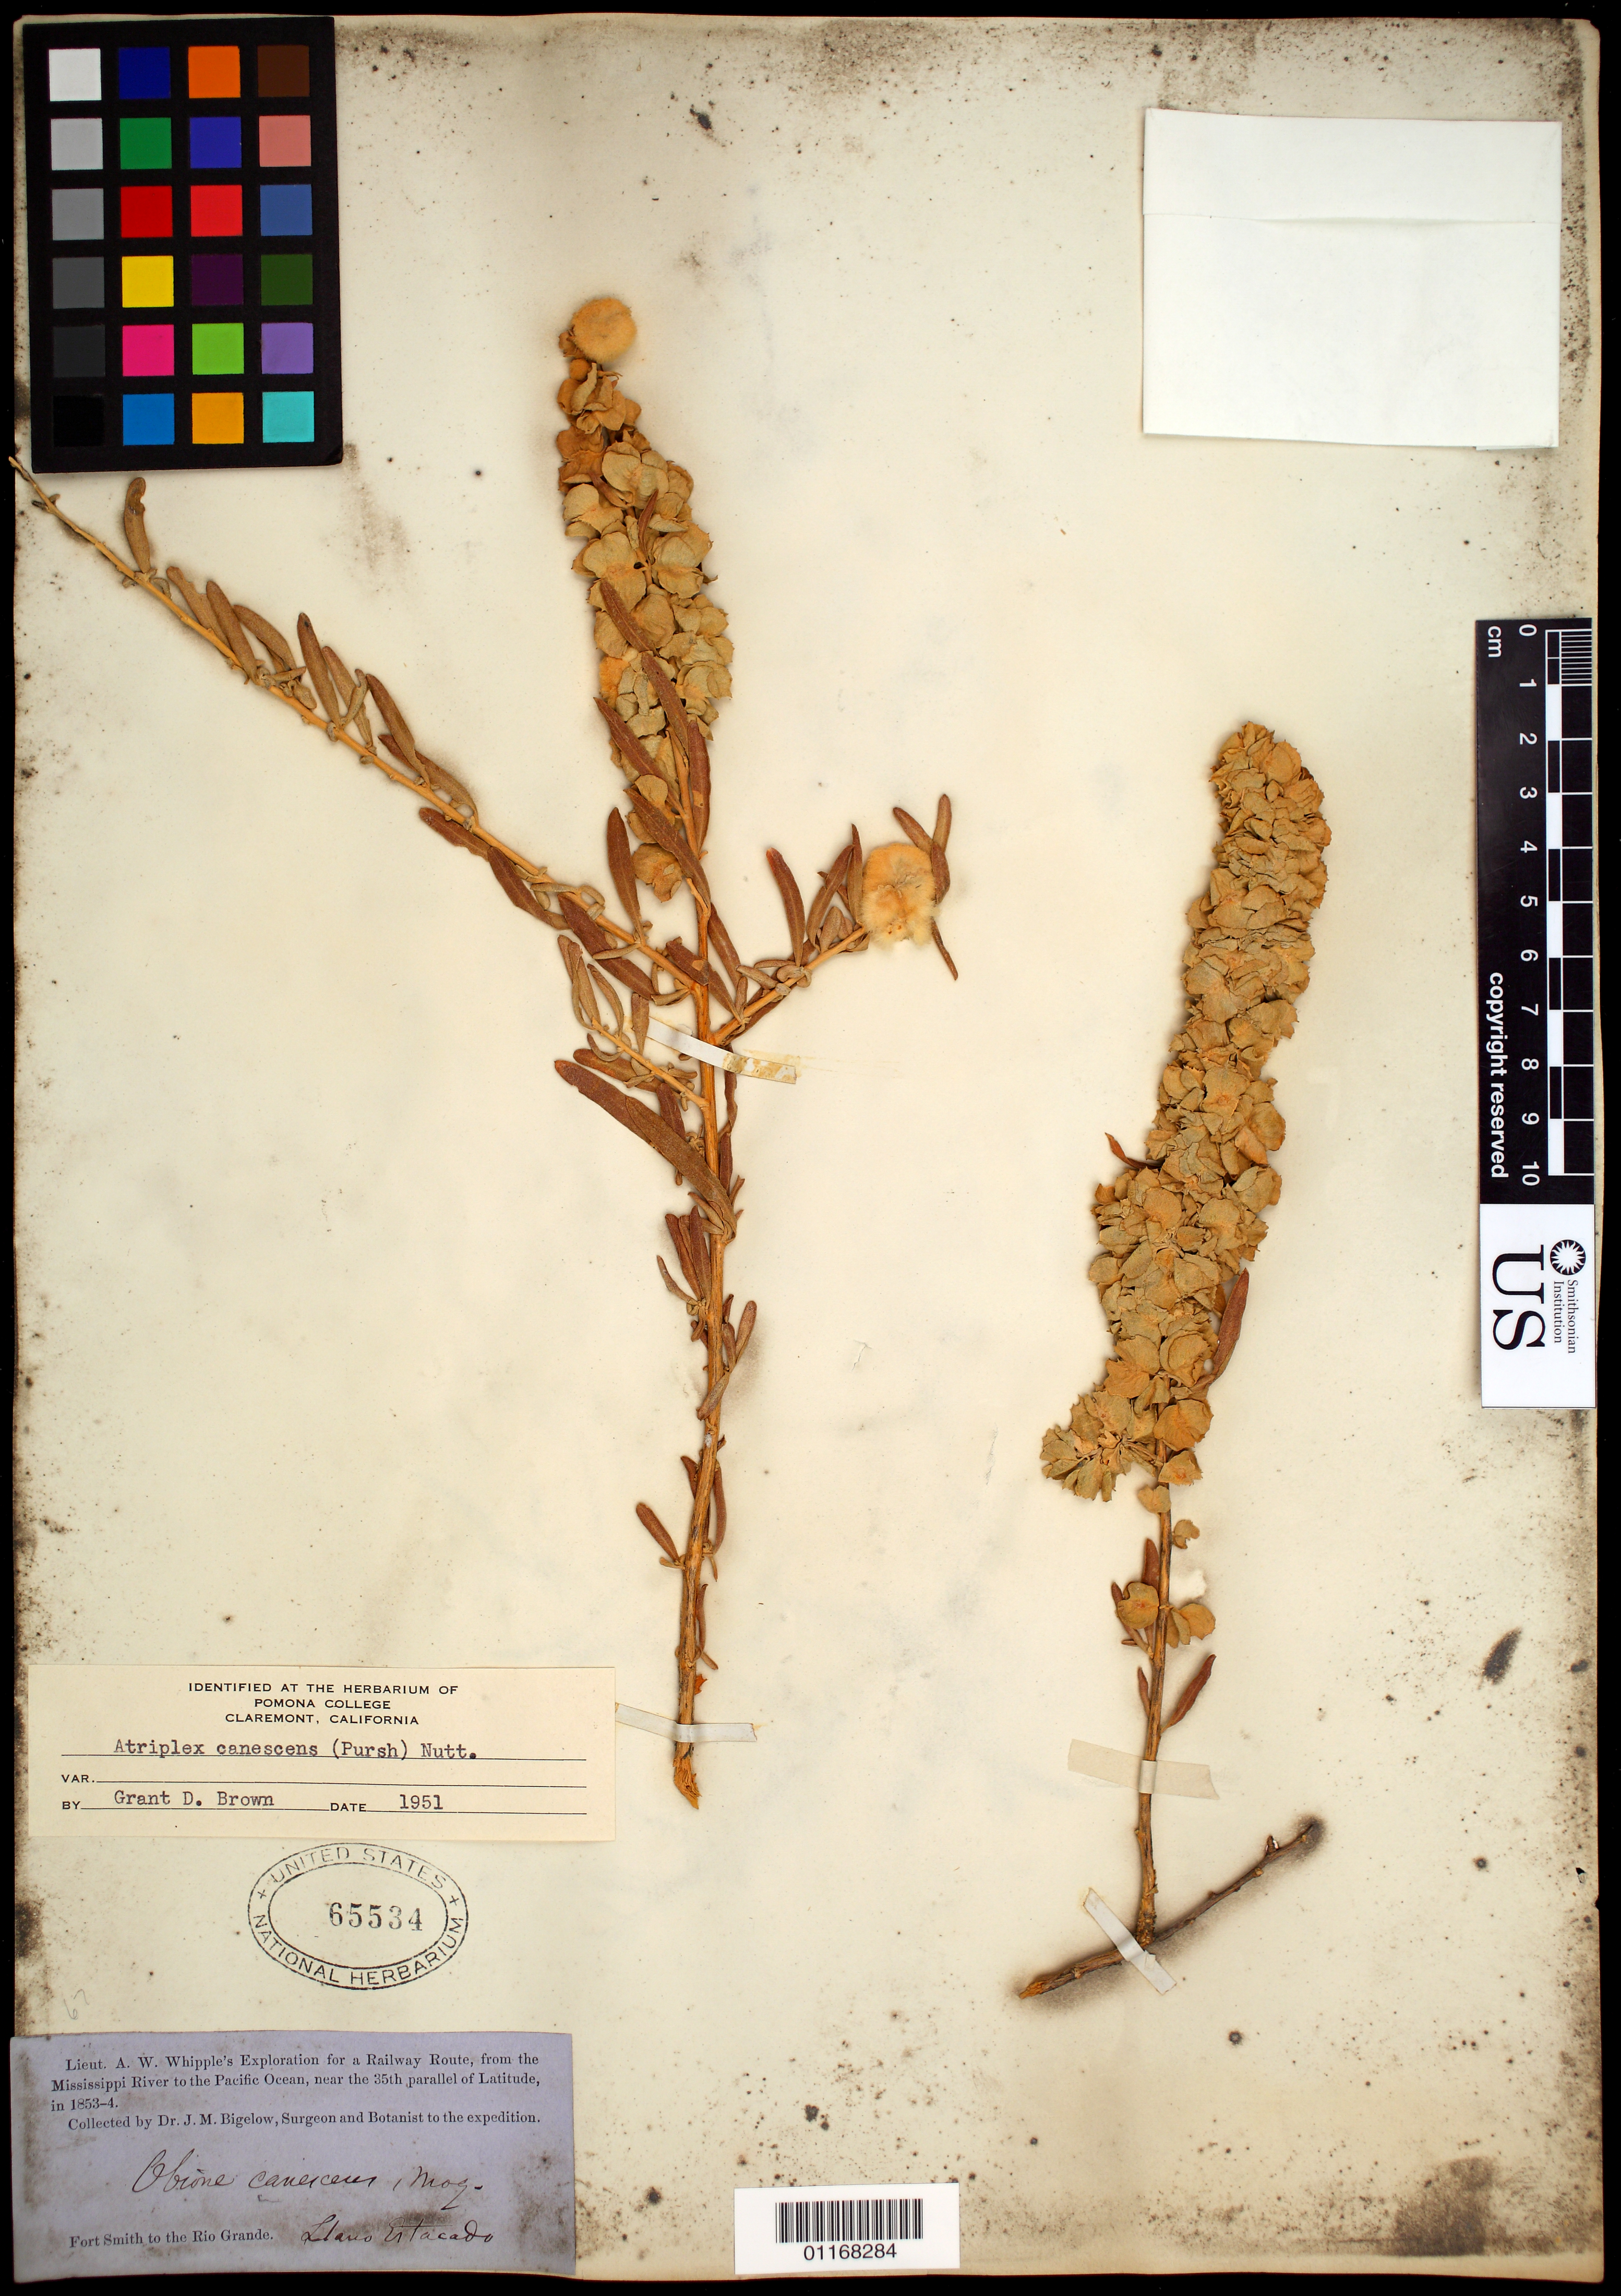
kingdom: Plantae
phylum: Tracheophyta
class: Magnoliopsida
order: Caryophyllales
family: Amaranthaceae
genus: Atriplex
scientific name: Atriplex canescens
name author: (Pursh) Nutt.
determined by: Brown, G. D.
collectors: J. M. Bigelow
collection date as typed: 1853 to -- --- 1854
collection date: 1853/1854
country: United States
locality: Fort Smith to Rio Grande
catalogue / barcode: US 65534